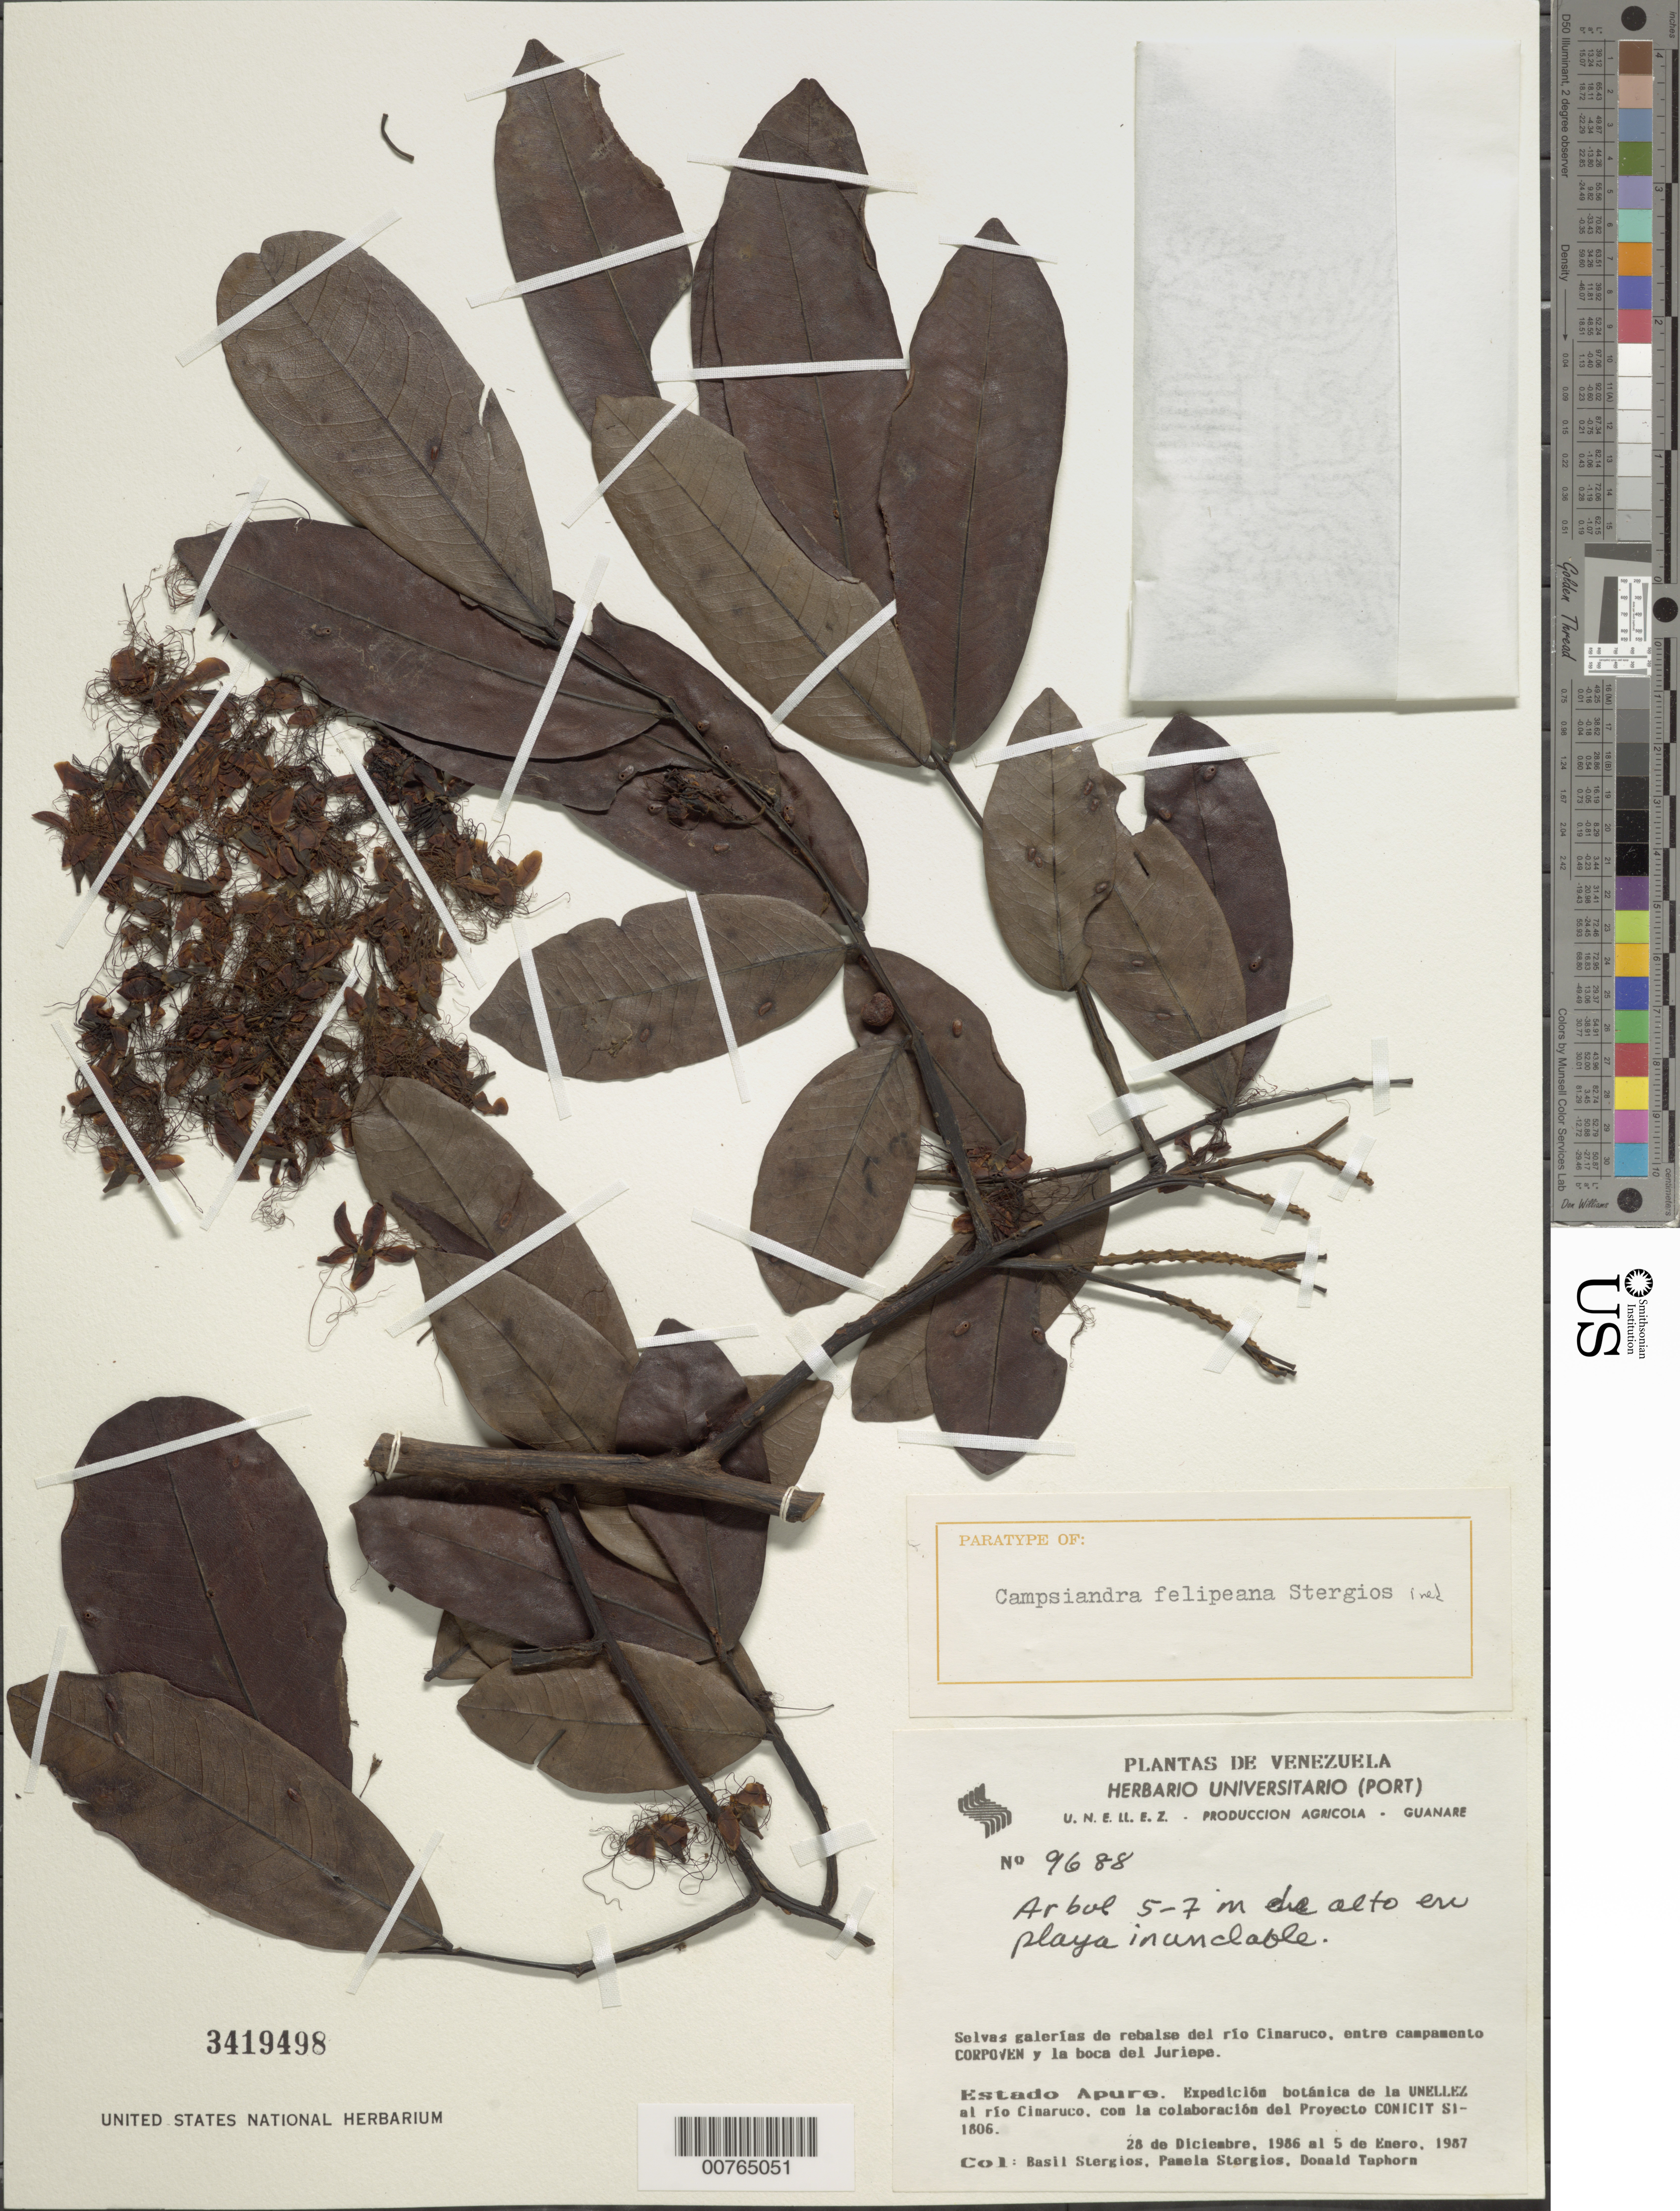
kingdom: Plantae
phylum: Tracheophyta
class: Magnoliopsida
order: Fabales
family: Fabaceae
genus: Campsiandra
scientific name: Campsiandra felipeana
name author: Stergios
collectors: B. G. Stergios, P. Stergios & D. Tuphorn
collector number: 9688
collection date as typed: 28 Dec 1986 to 05 Jan 1987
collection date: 1986-12-28/1987-01-05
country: Venezuela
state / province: Apure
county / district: Achaguas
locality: Rio Cinaruco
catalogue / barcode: US 3419498